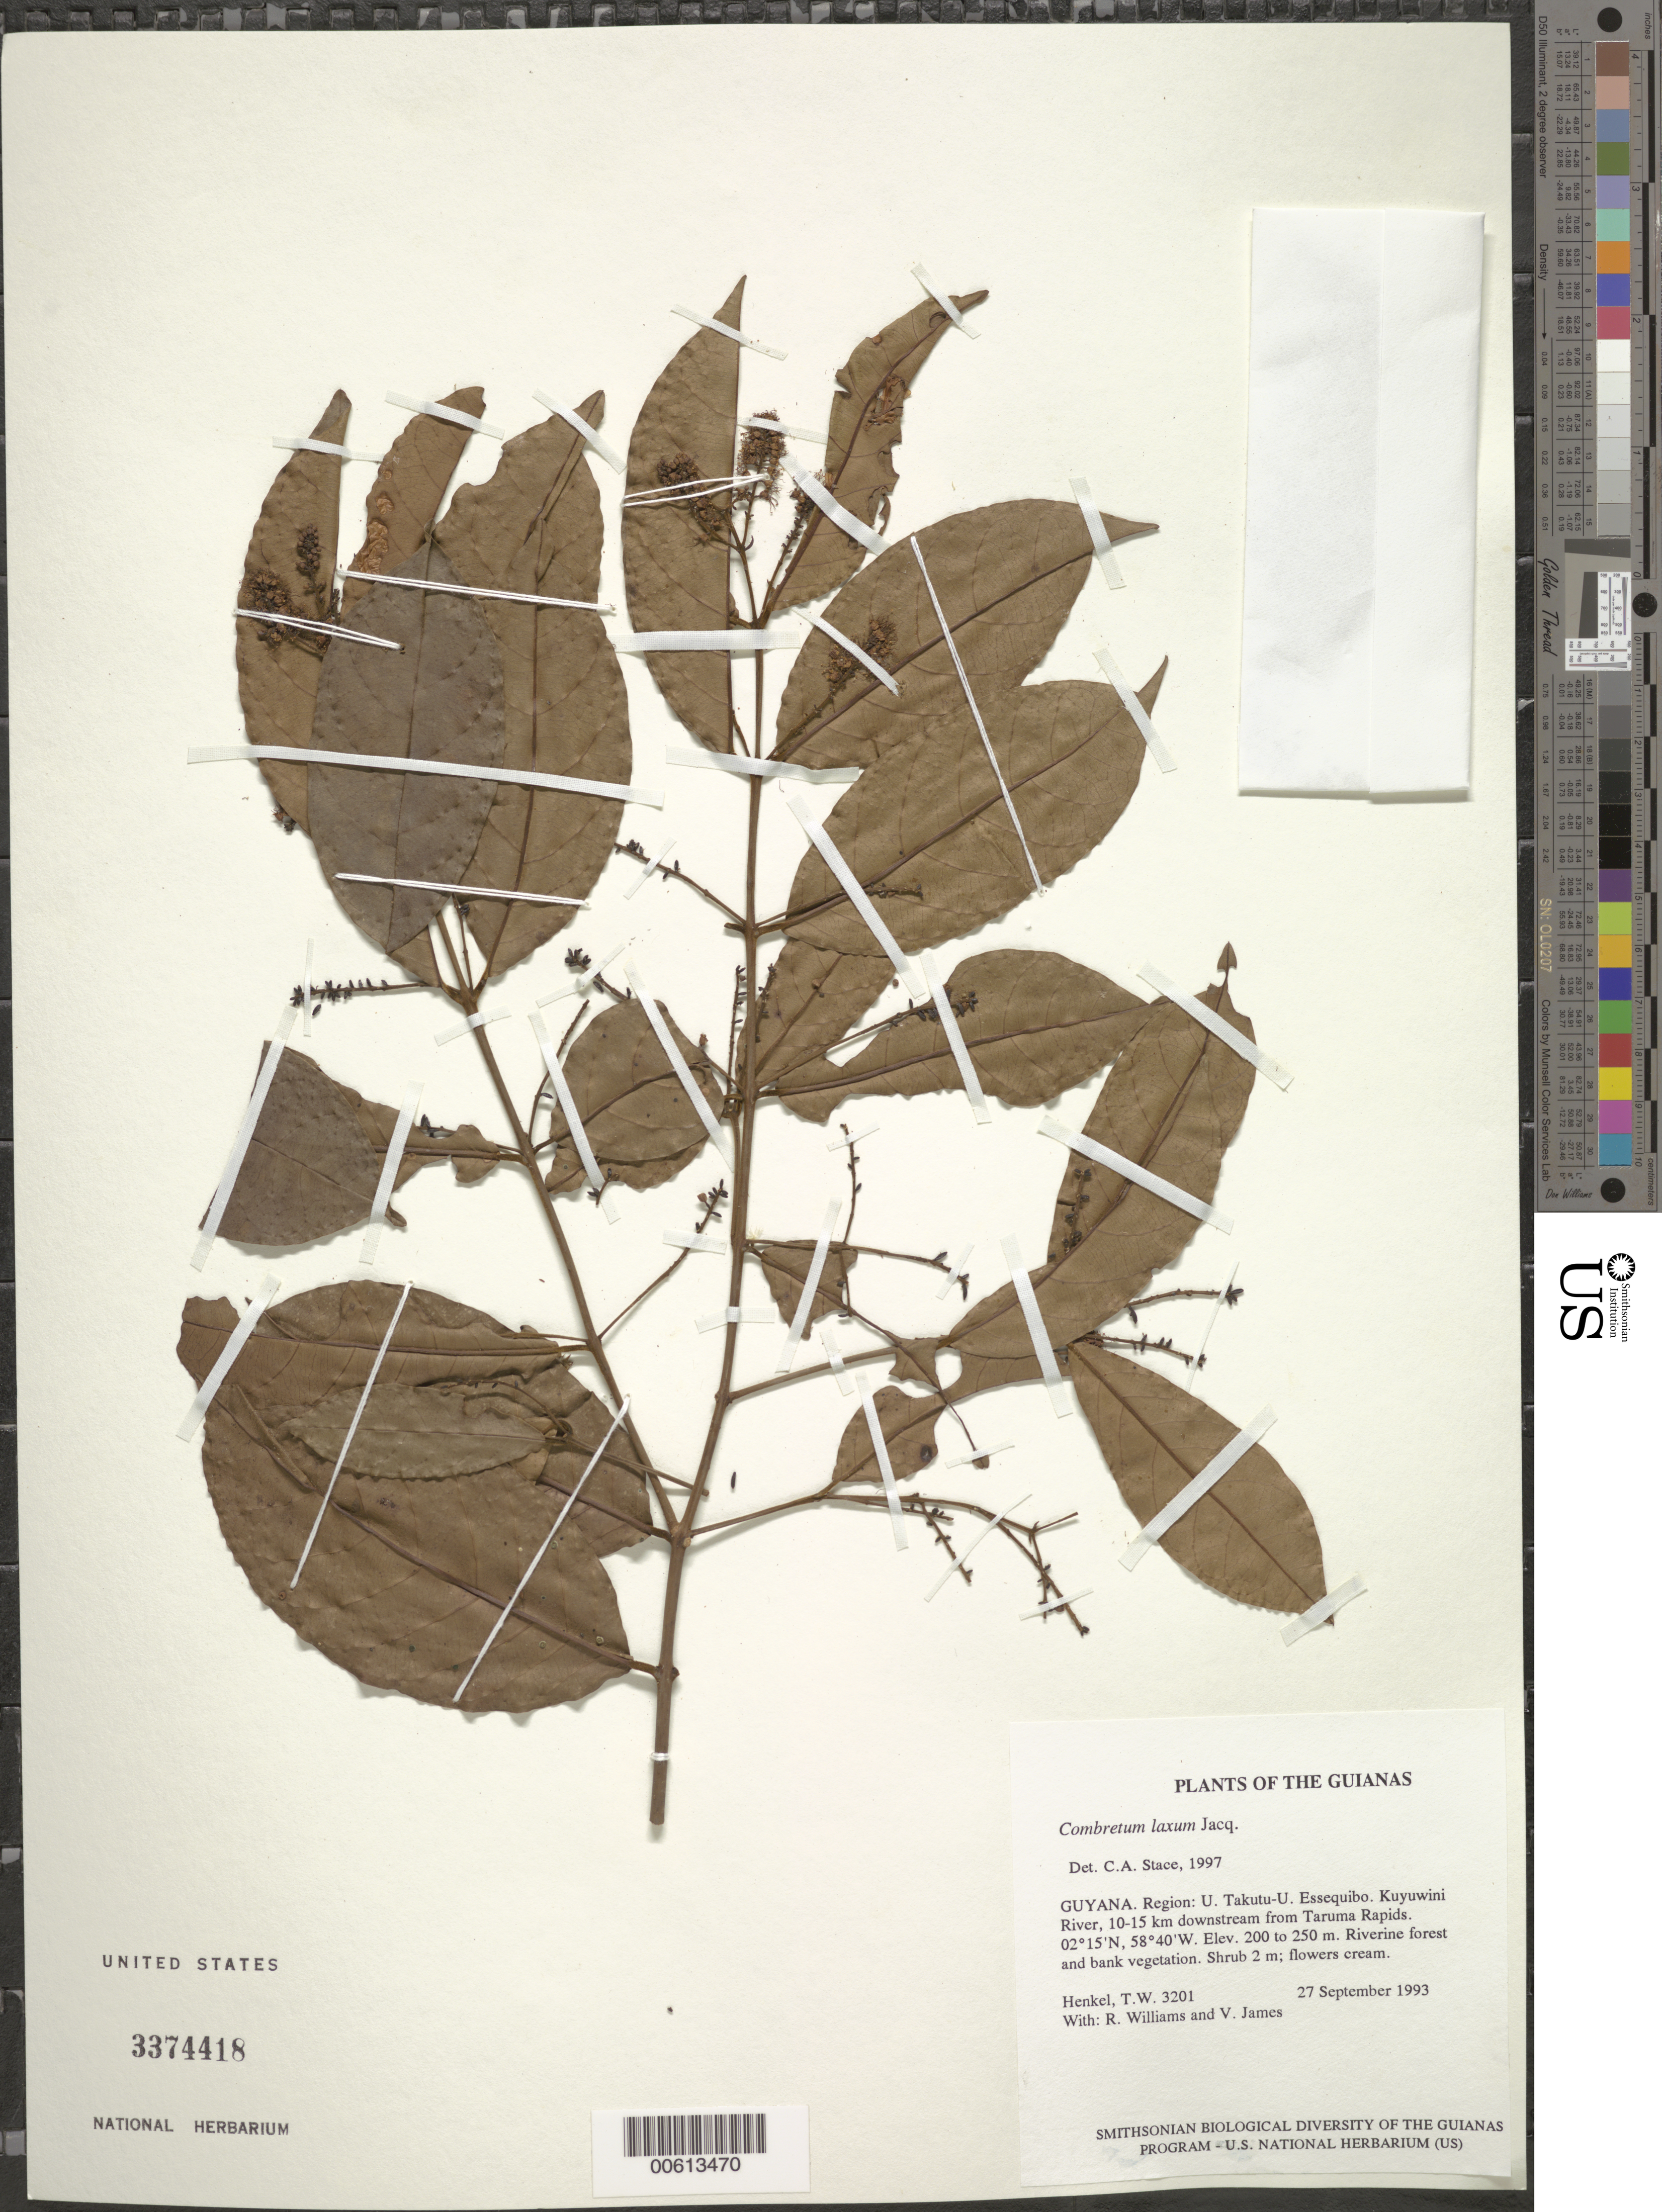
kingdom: Plantae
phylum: Tracheophyta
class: Magnoliopsida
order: Myrtales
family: Combretaceae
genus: Combretum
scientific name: Combretum laxum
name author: Jacq.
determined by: Stace, C. A.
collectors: T. Henkel, R. Williams & V. James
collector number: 3201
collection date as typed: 27 September 1993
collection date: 1993-09-27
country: Guyana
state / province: U. Takutu-U. Essequibo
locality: Kuyuwini River, 10-15 km downstream from Taruma Rapids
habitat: Riverine forest and bank vegetation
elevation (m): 200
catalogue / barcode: US 3374418